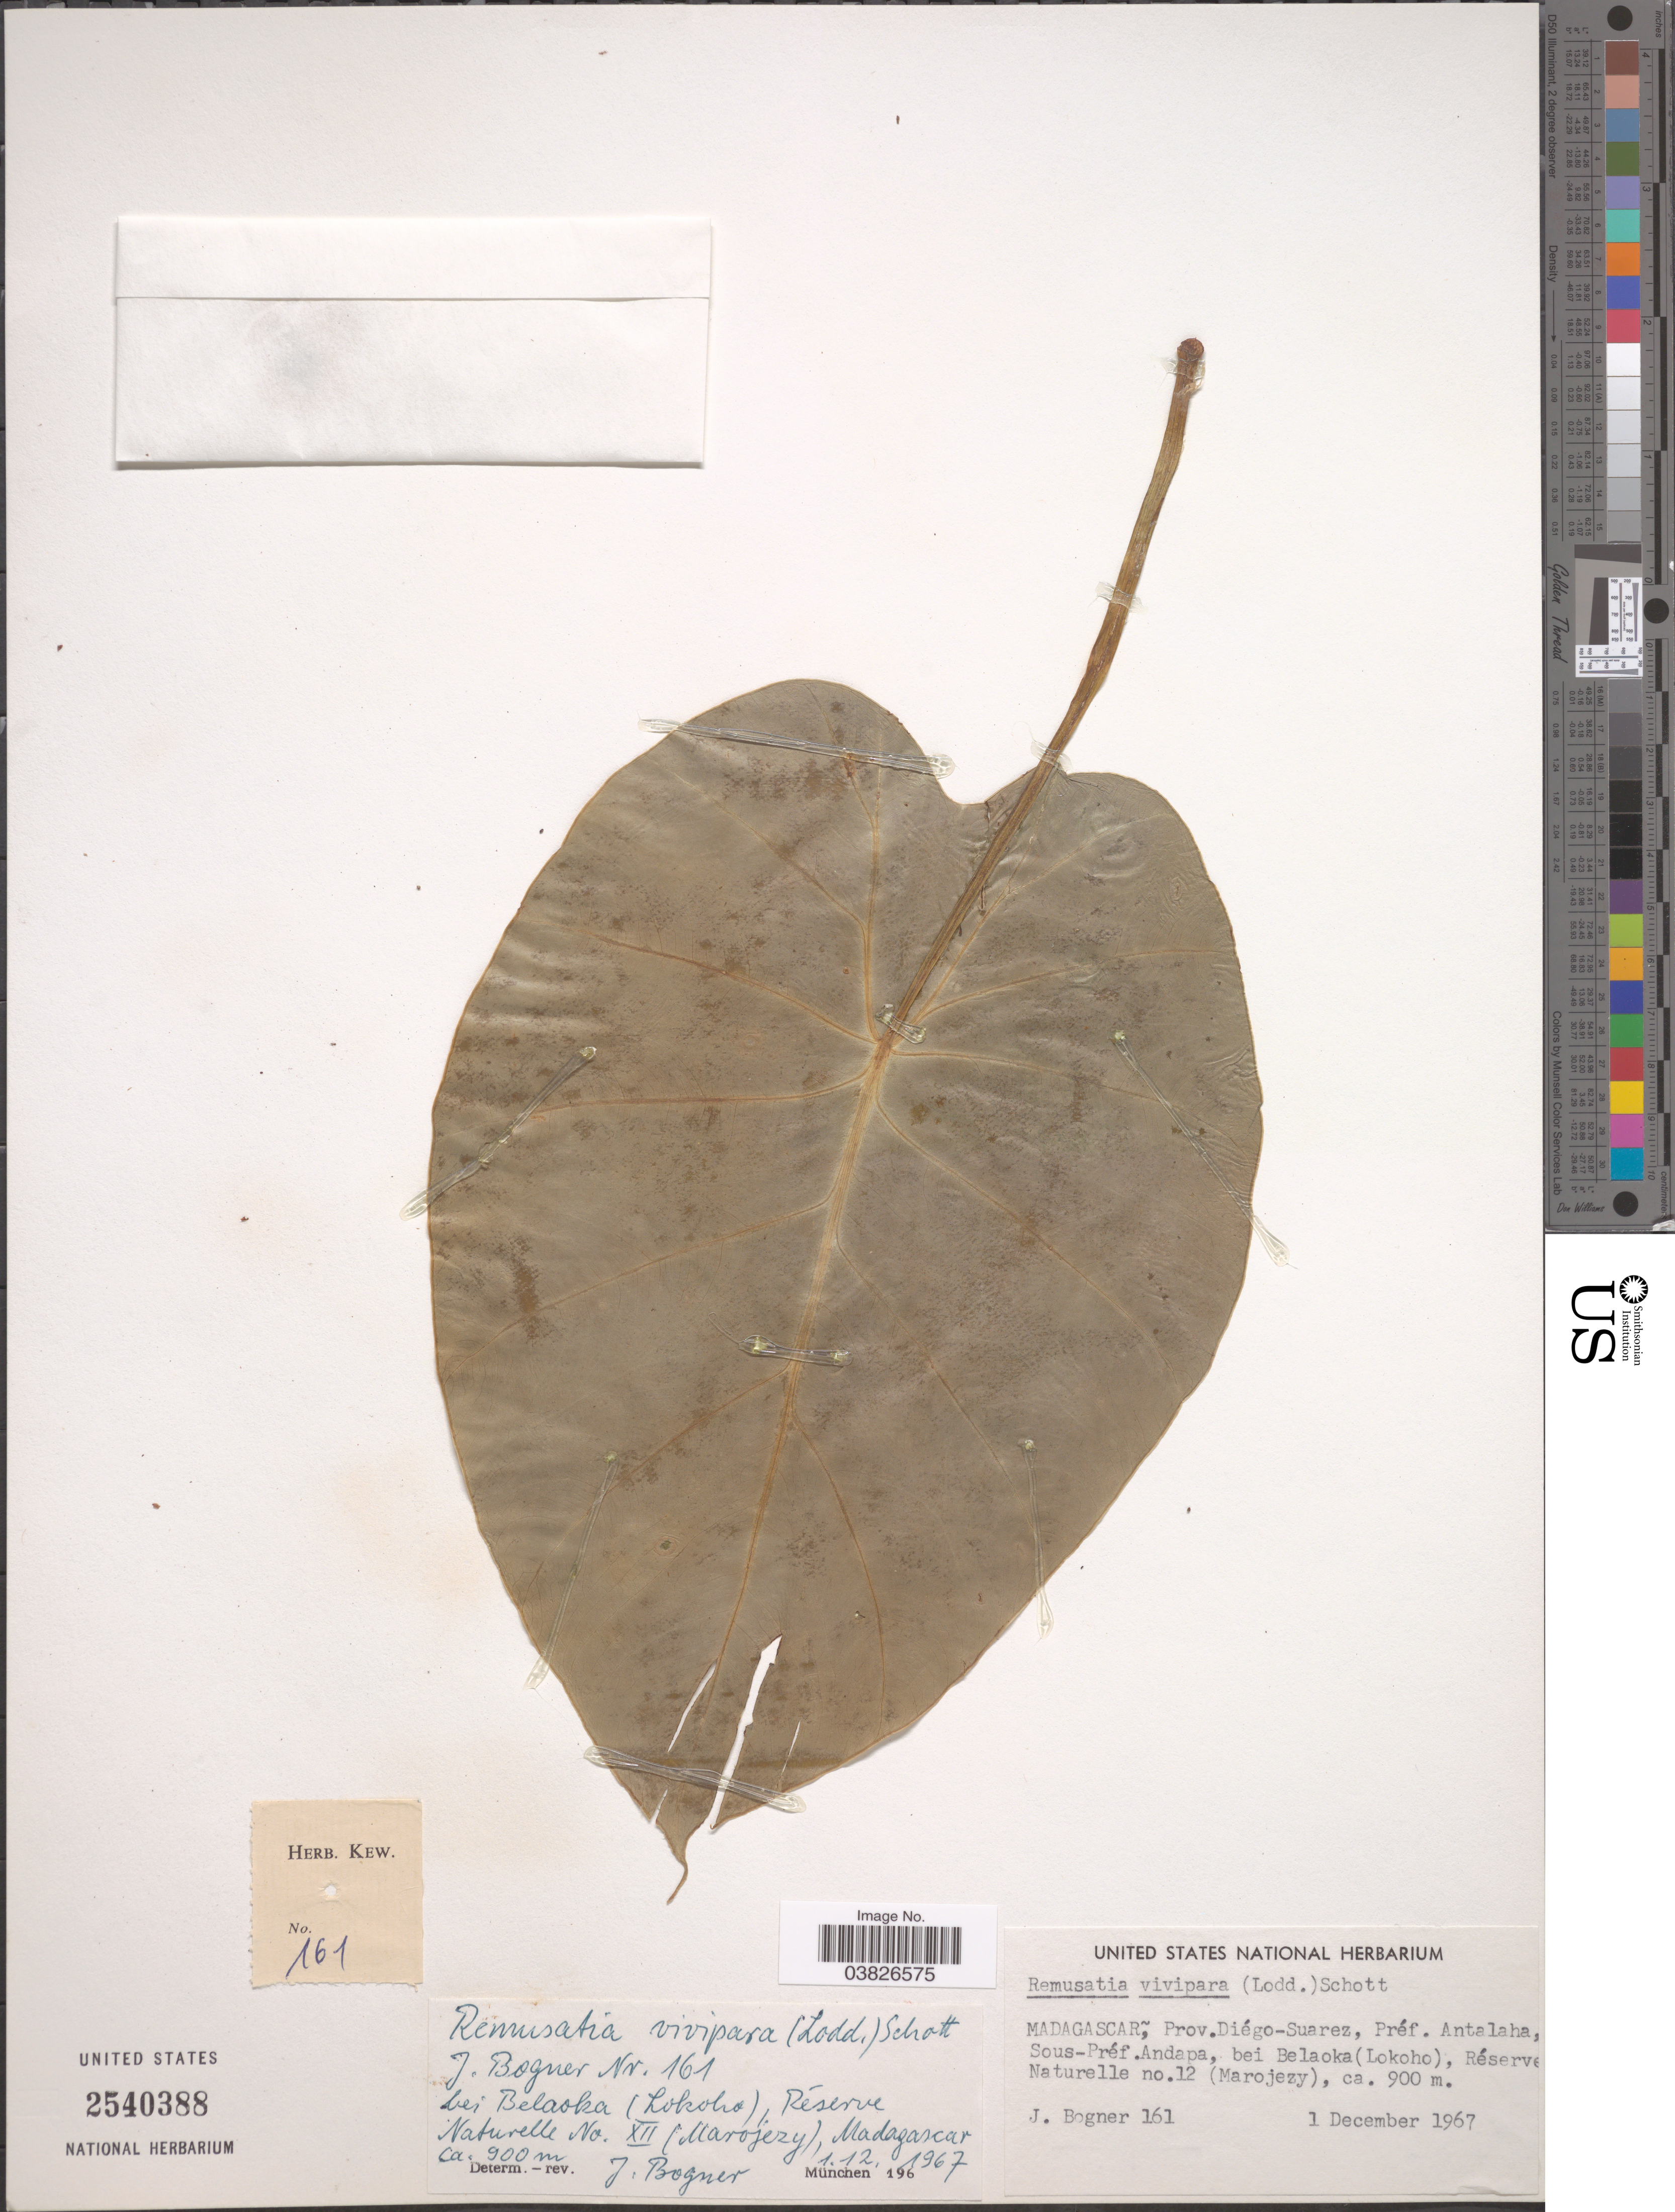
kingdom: Plantae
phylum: Tracheophyta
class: Liliopsida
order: Alismatales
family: Araceae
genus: Remusatia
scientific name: Remusatia vivipara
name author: (Roxb.) Schott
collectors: J. Bogner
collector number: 161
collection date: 1967-12-01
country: Madagascar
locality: Prov. Diégo-Suarez, Préf. Antalaha, Sous-Préf. Andapa, bei Belaoka (Lokoho), Réserve Naturelle no. 12 (Marojezy).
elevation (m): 900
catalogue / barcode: US 2540388